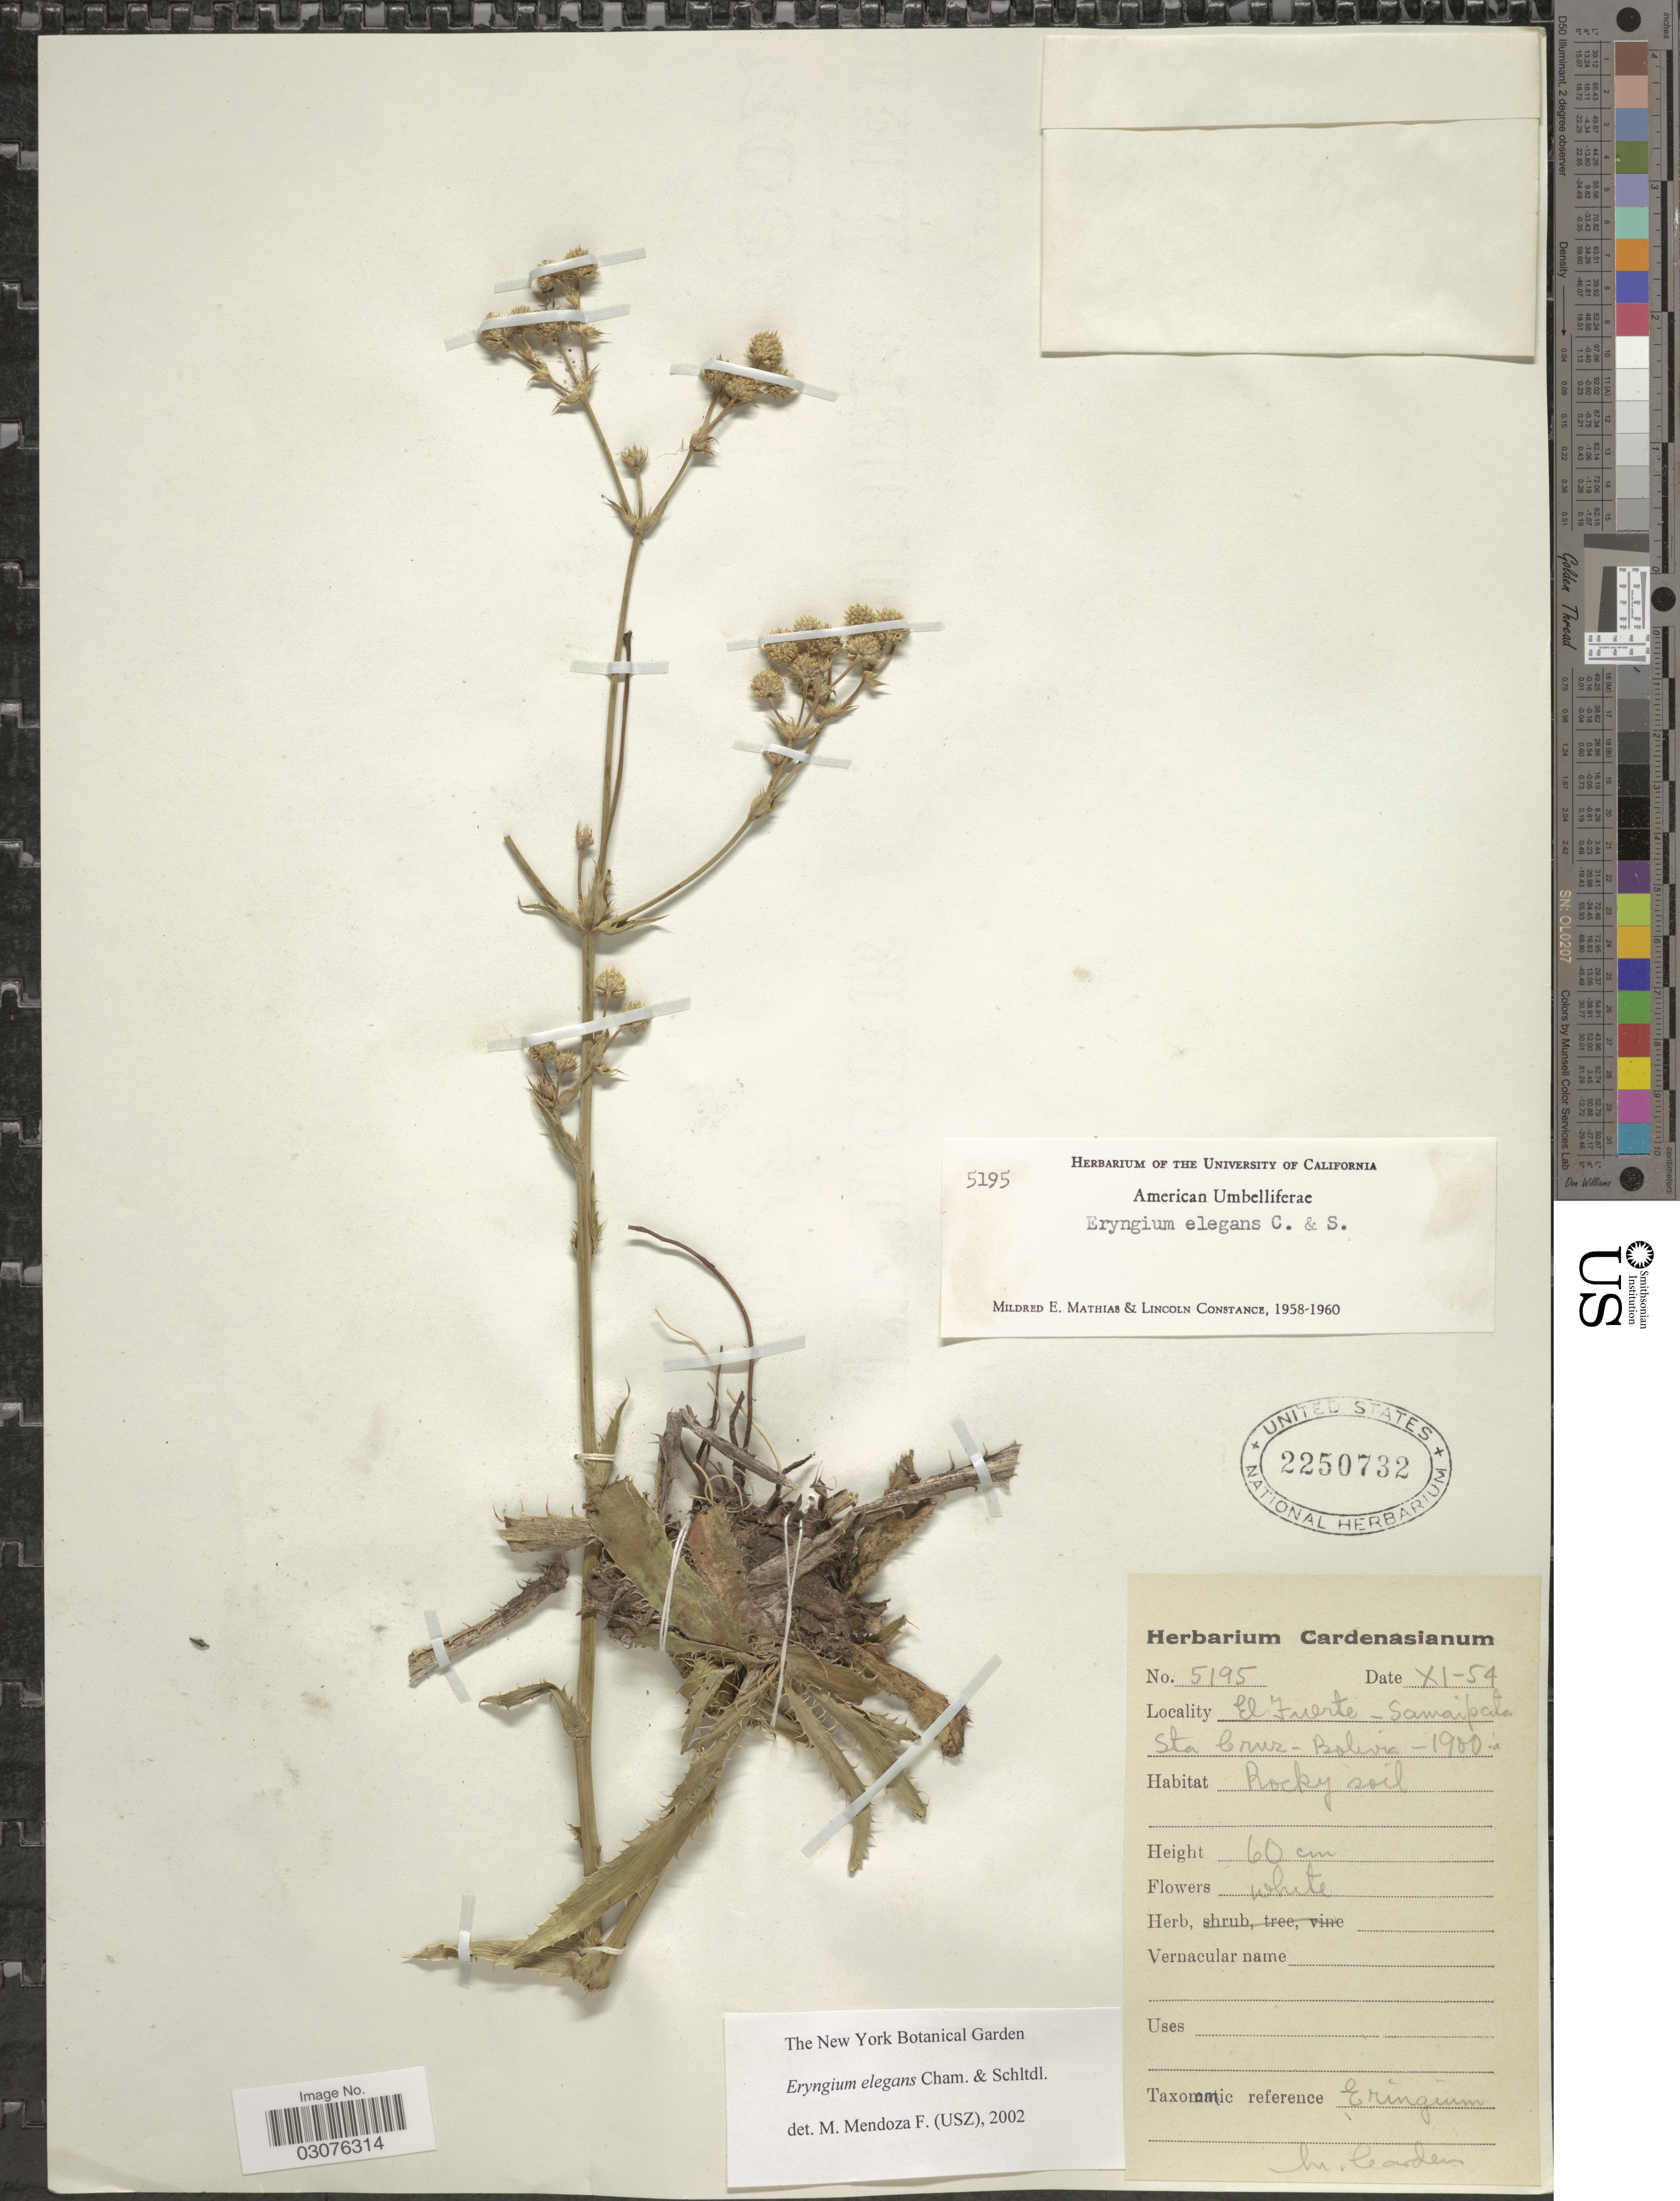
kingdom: Plantae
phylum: Tracheophyta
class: Magnoliopsida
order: Apiales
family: Apiaceae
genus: Eryngium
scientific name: Eryngium elegans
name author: Cham. ex Schltdl.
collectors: M. Cárdenas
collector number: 5195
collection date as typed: Transcribed d/m/y: /11/54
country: Bolivia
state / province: Santa Cruz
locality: El Fuerte - Samaipata Sta Cruz.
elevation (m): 1900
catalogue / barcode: US 2250732